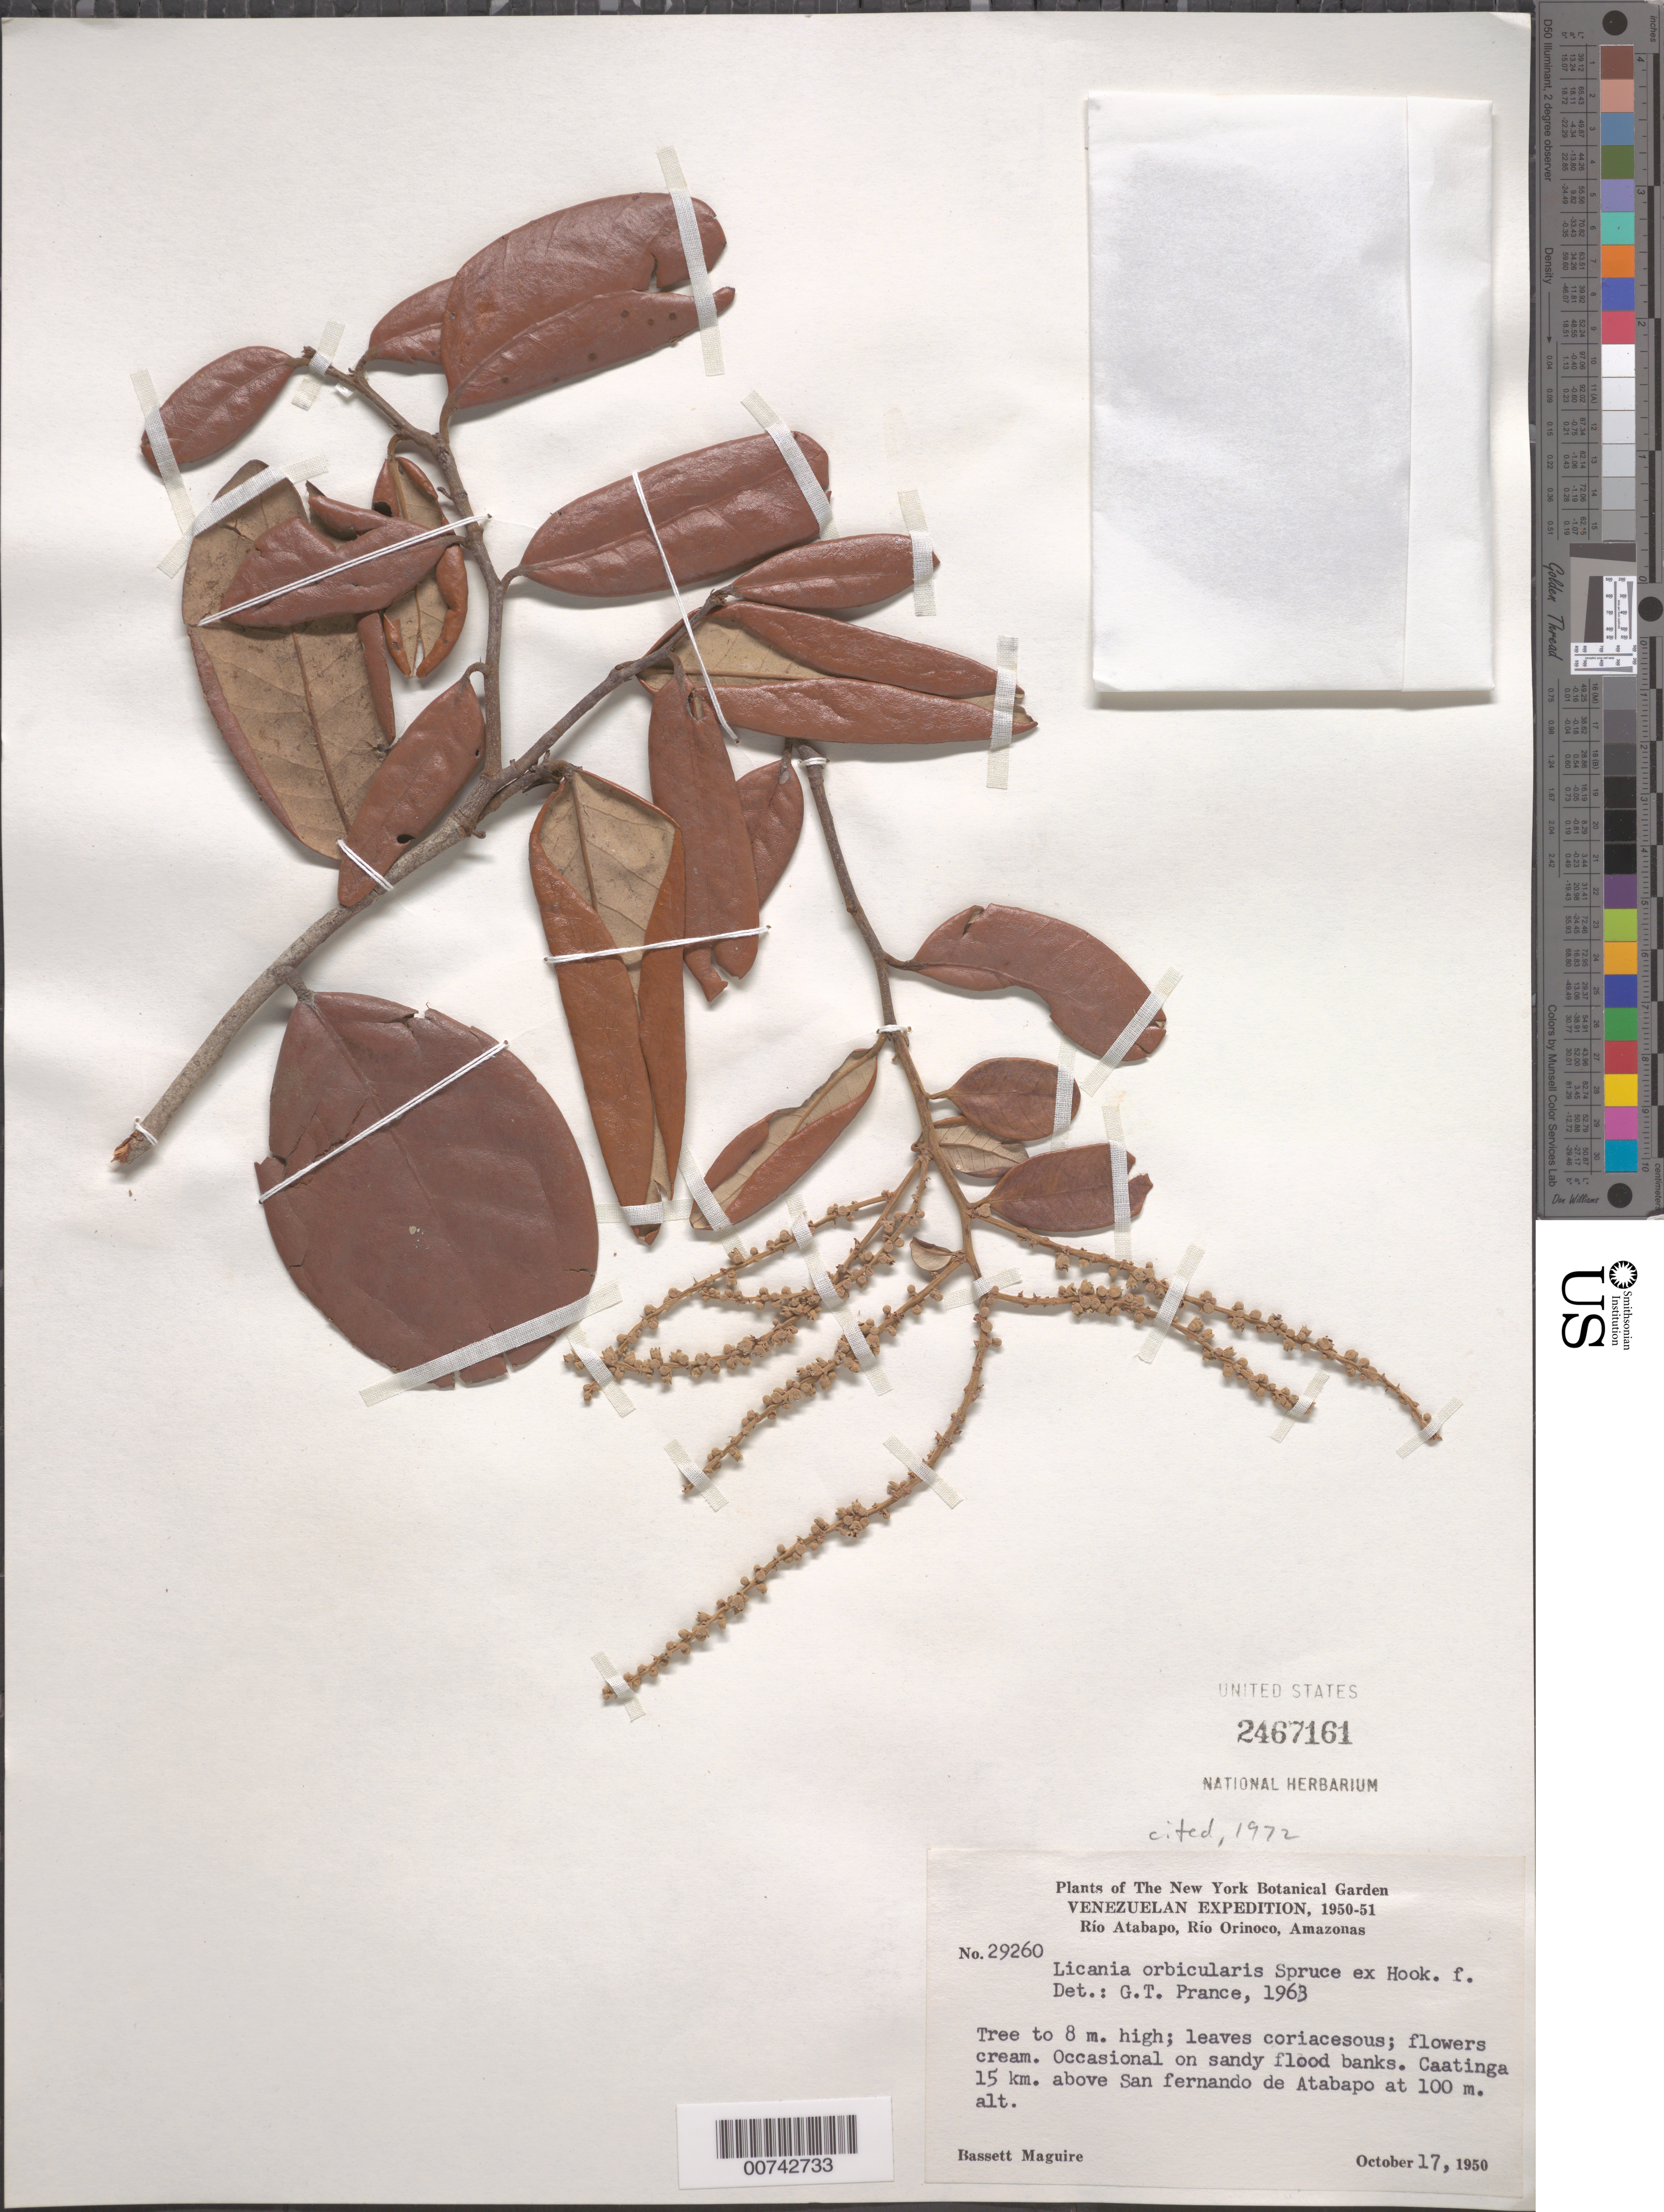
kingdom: Plantae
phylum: Tracheophyta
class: Magnoliopsida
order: Malpighiales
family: Chrysobalanaceae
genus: Licania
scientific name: Licania orbicularis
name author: Spruce ex Hook. f.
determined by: Prance, G. T.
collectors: B. Maguire, R. S. Cowan & J. J. Wurdack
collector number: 29260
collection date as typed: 17-Oct-50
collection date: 1950-10-17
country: Venezuela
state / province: Amazonas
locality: Río Atabapo, Río Orinoco, 15 km above San Fernando de Atabapo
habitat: Sandy flood banks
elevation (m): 100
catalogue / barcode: US 2467161